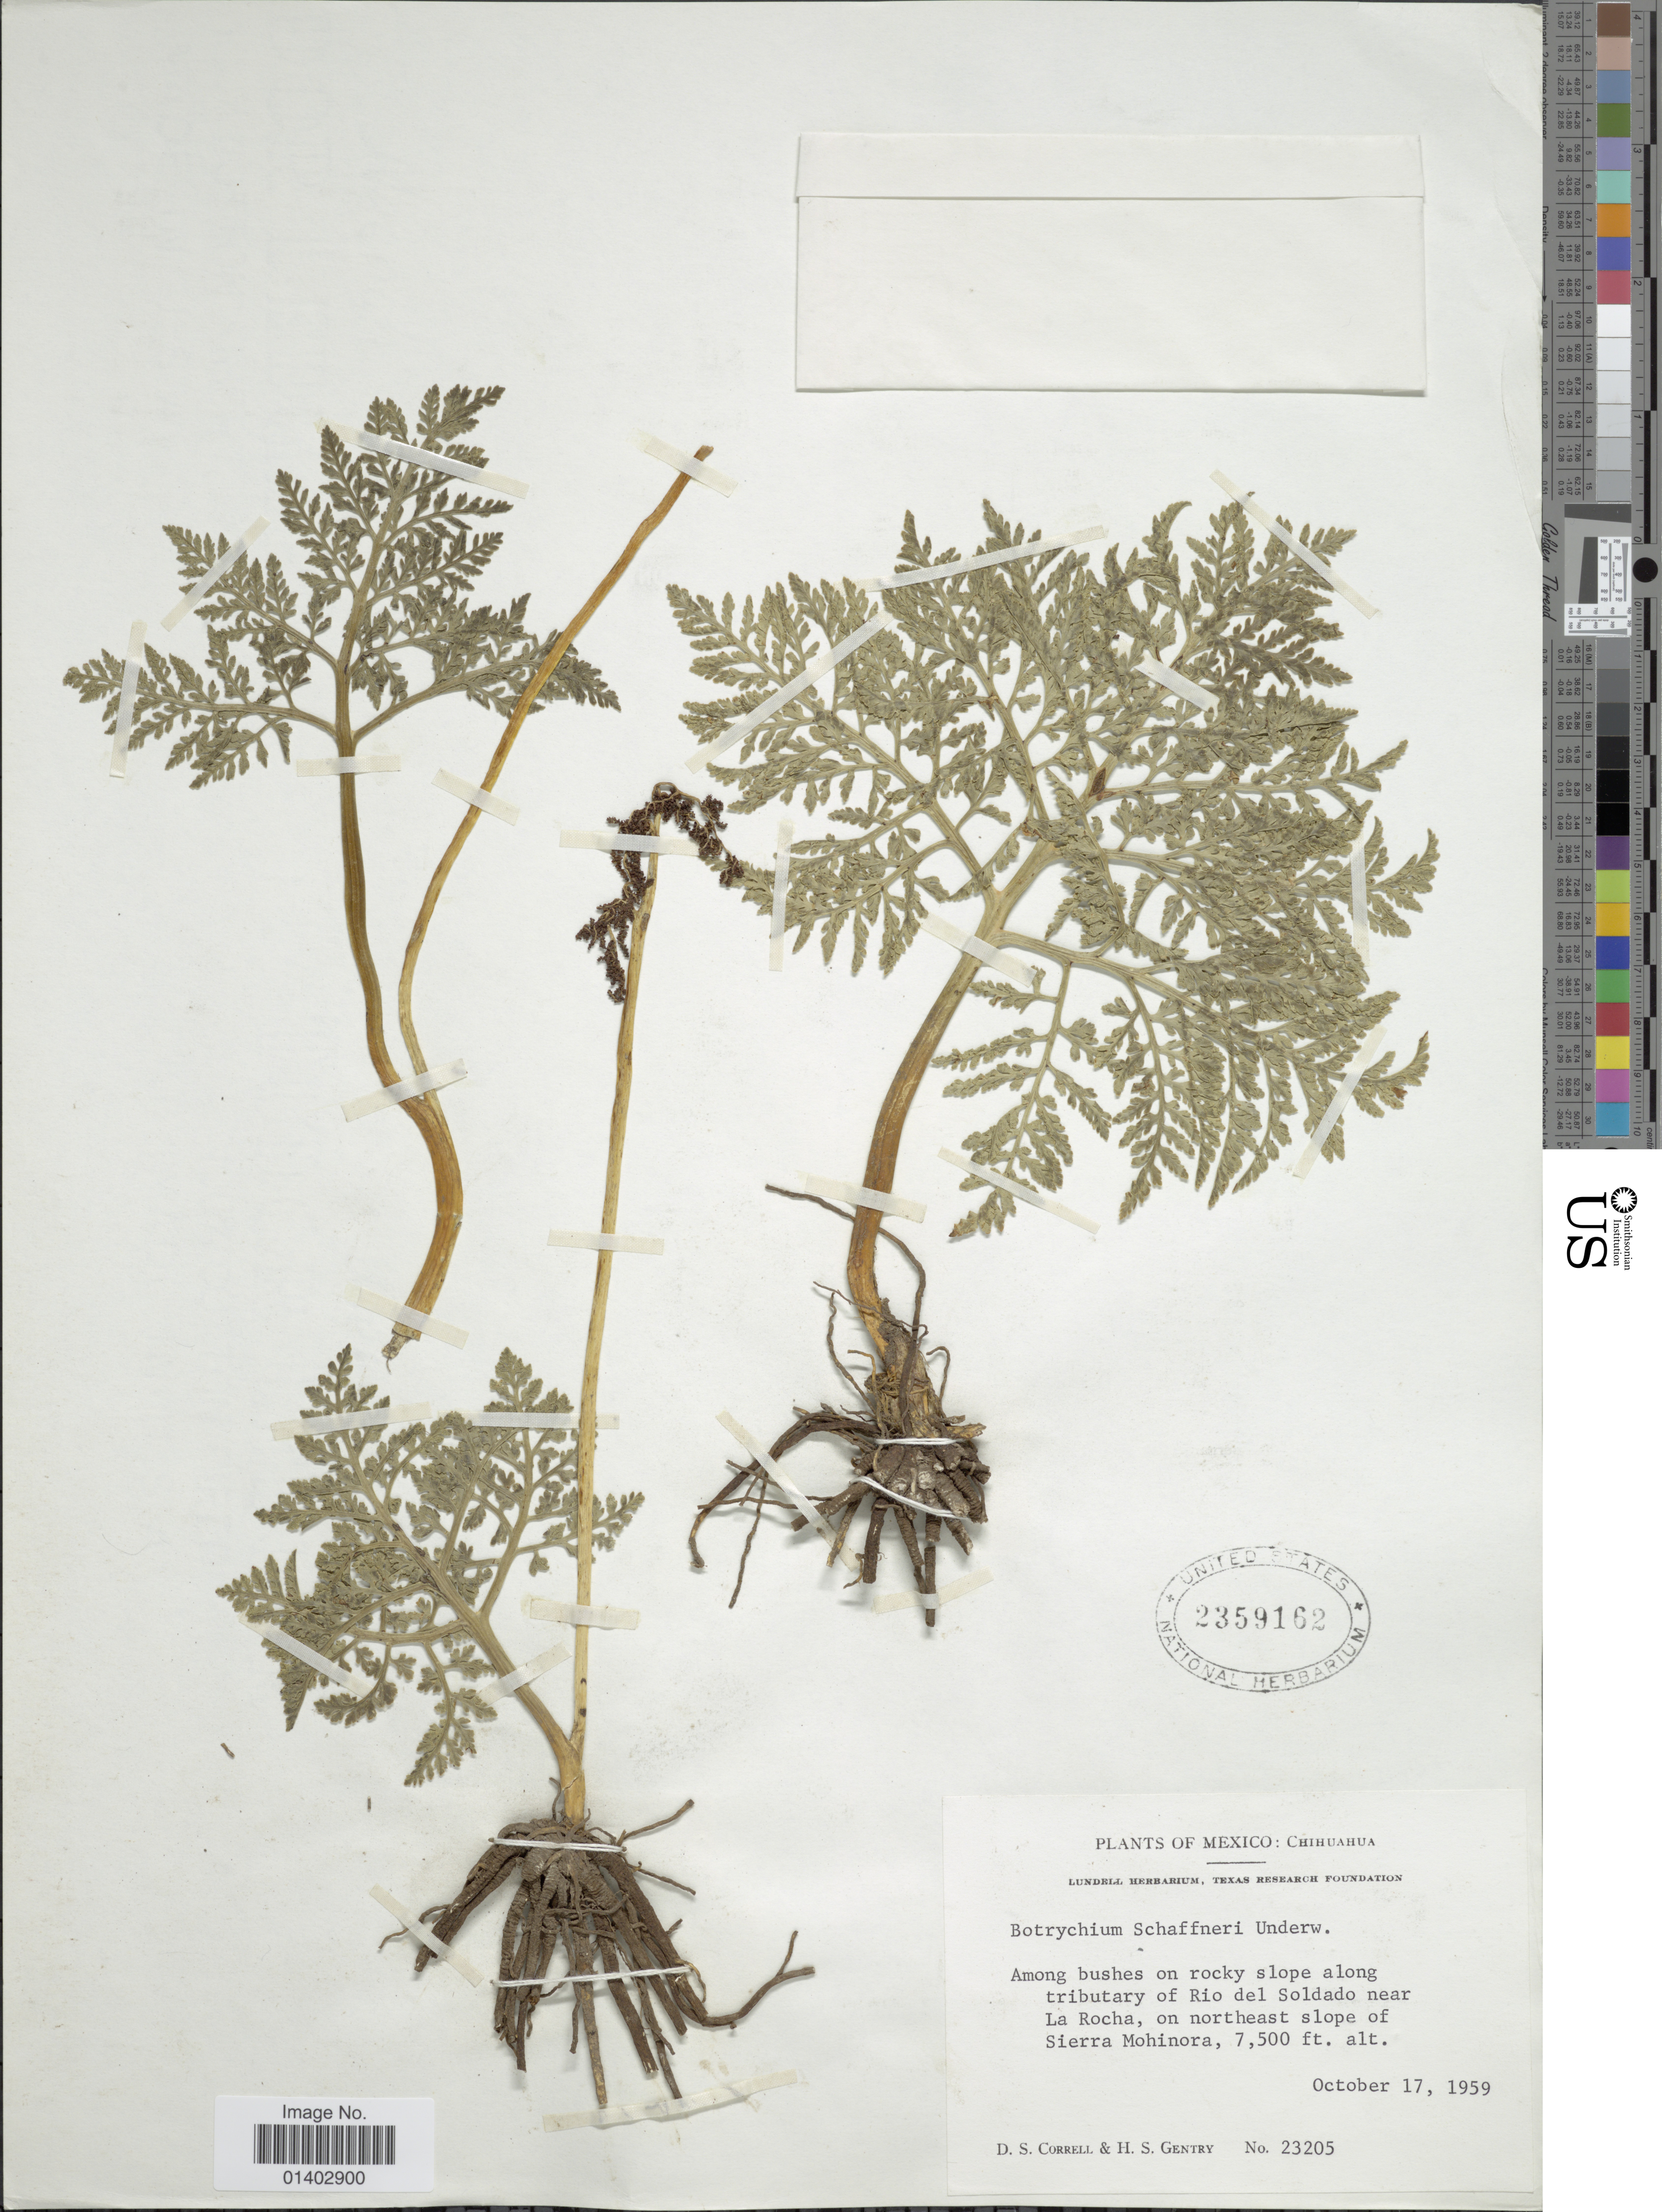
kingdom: Plantae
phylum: Tracheophyta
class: Polypodiopsida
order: Ophioglossales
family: Ophioglossaceae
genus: Botrychium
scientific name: Botrychium schaffneri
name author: Underw.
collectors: D. S. Correll & H. S. Gentry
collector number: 23205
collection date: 1959-10-17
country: Mexico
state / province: Chihuahua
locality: Among bushes on rocky slope along tributary of Rio del Soldado near L aRocha, on northeast slope of Sierra Mohinora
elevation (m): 2286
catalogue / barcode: US 2359162